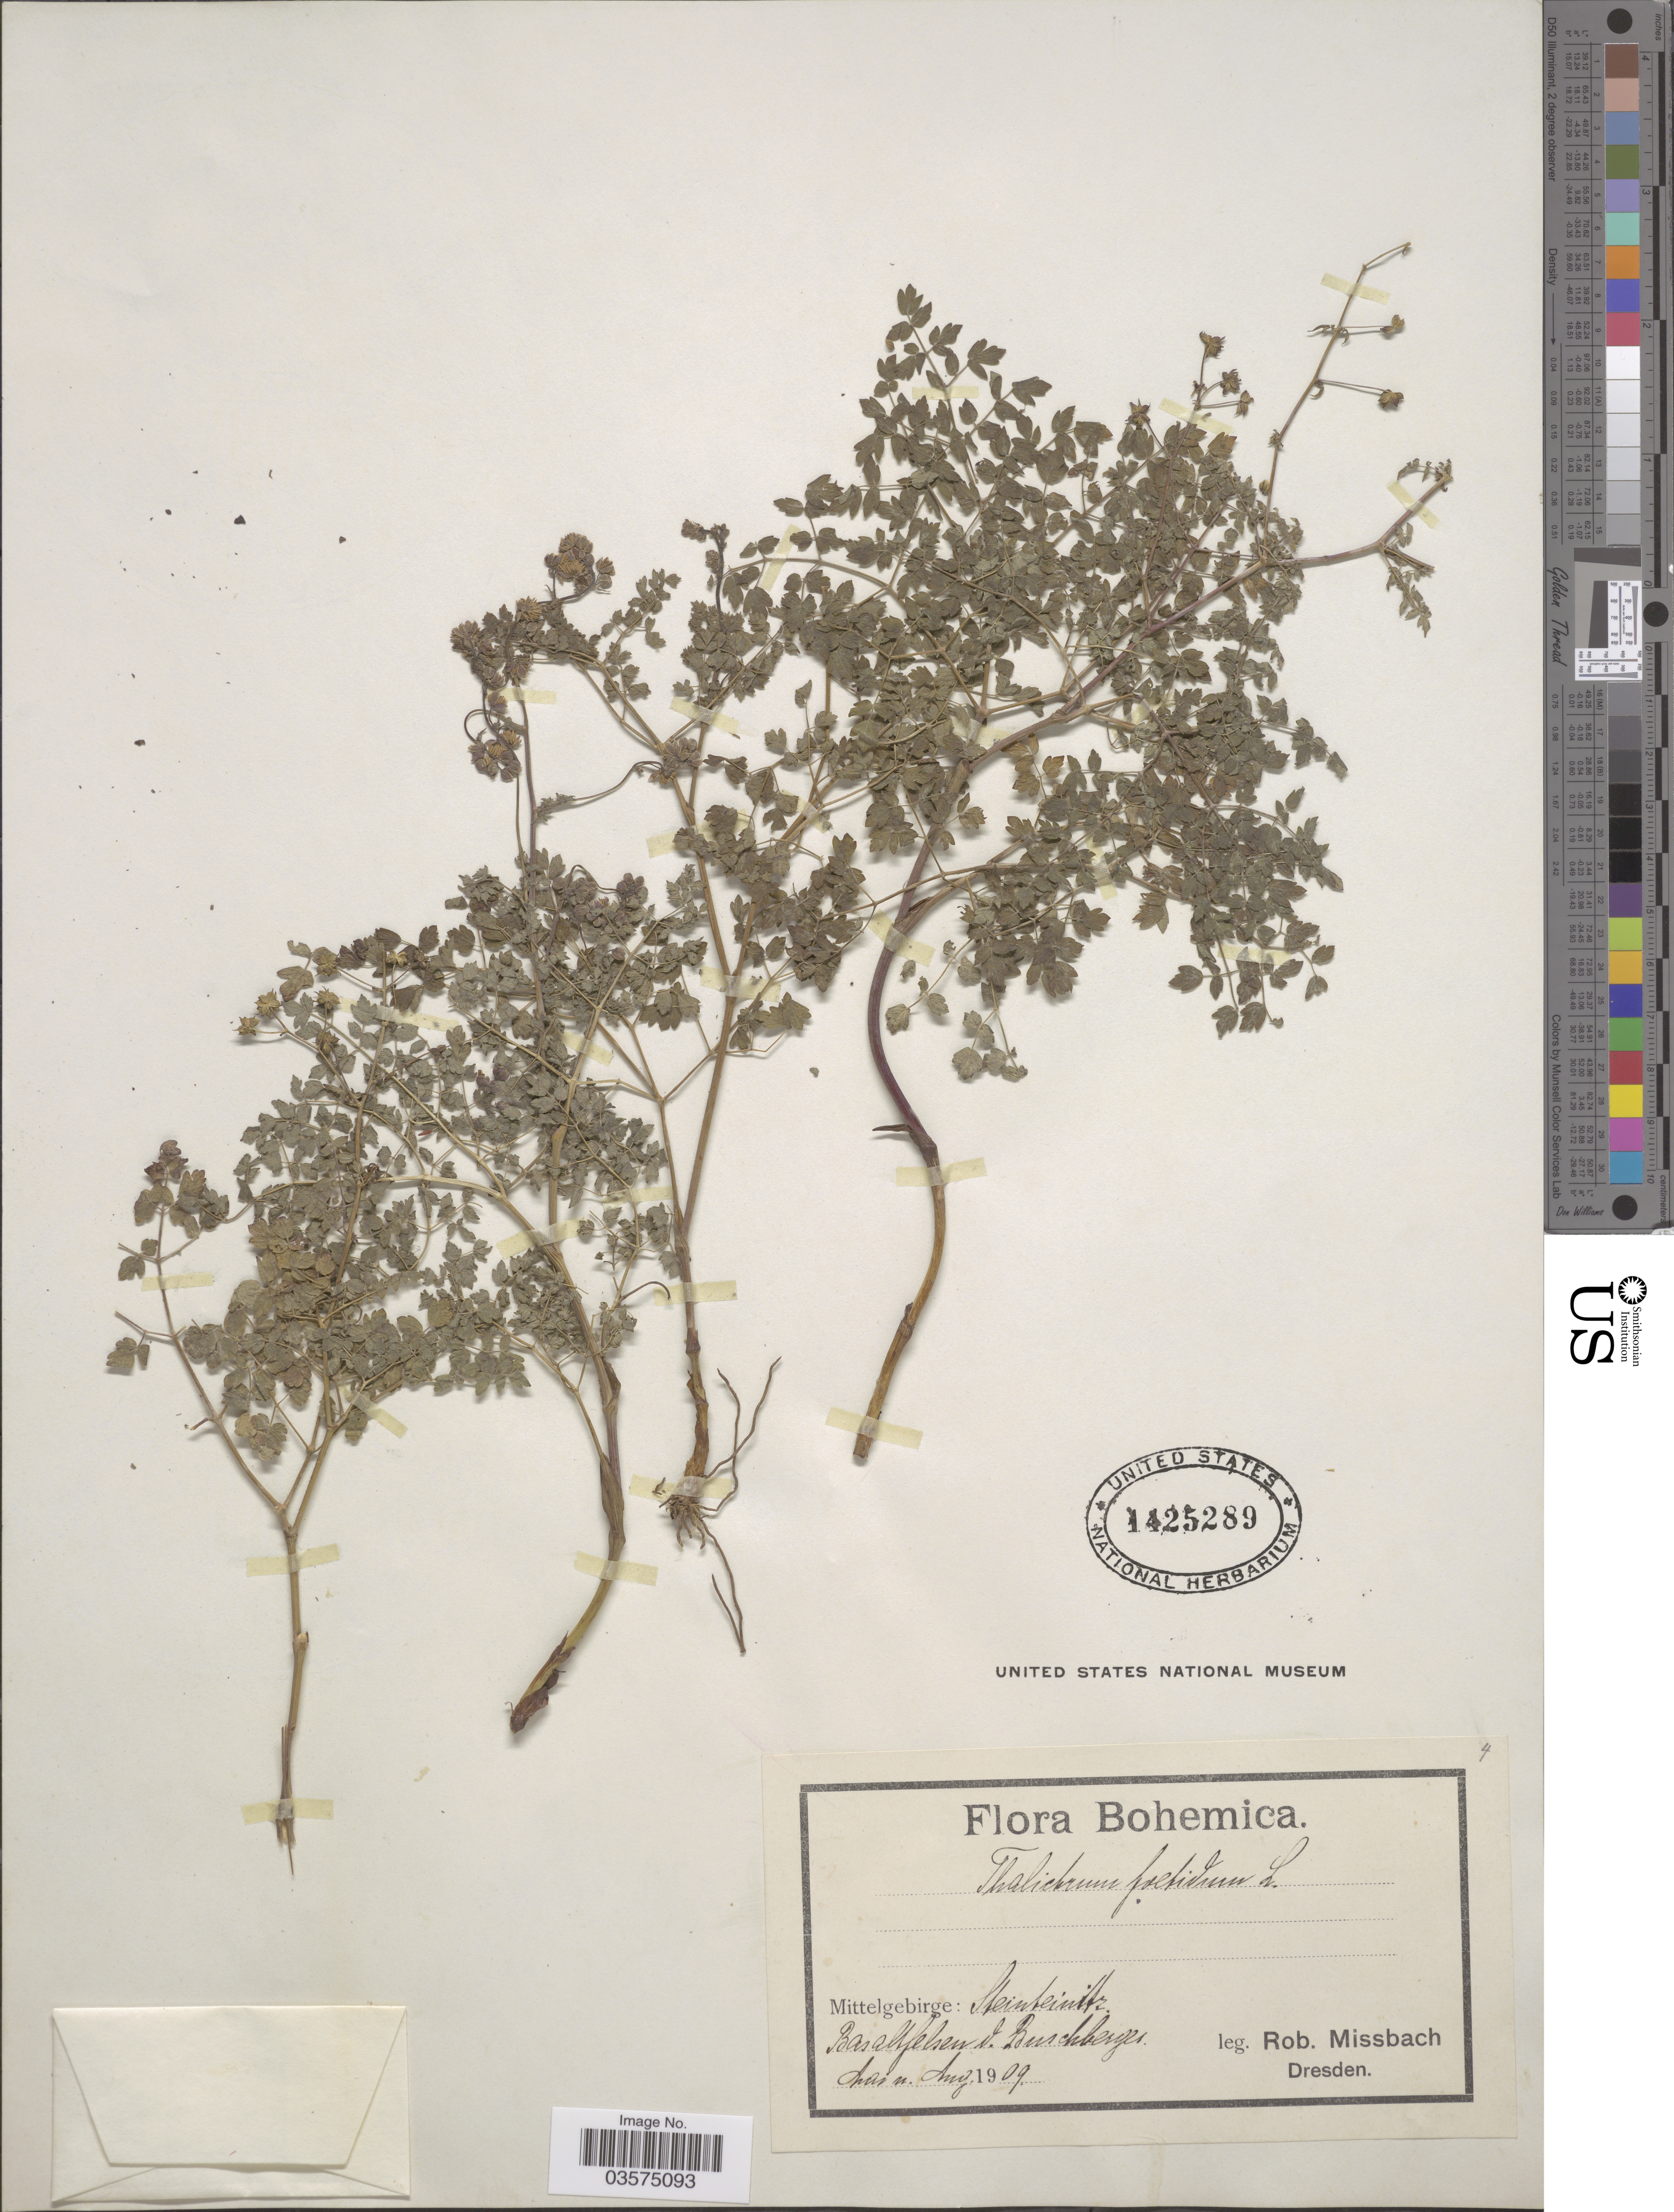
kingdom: Plantae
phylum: Tracheophyta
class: Magnoliopsida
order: Ranunculales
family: Ranunculaceae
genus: Thalictrum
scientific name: Thalictrum foetidum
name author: L.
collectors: R. Missbach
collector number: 4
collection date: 1909-05/1909-08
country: Czechia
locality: Bohemica. Mittelgebirge: Steinbeinitz. Basaltfelsen v. Buschberger.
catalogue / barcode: US 1425289